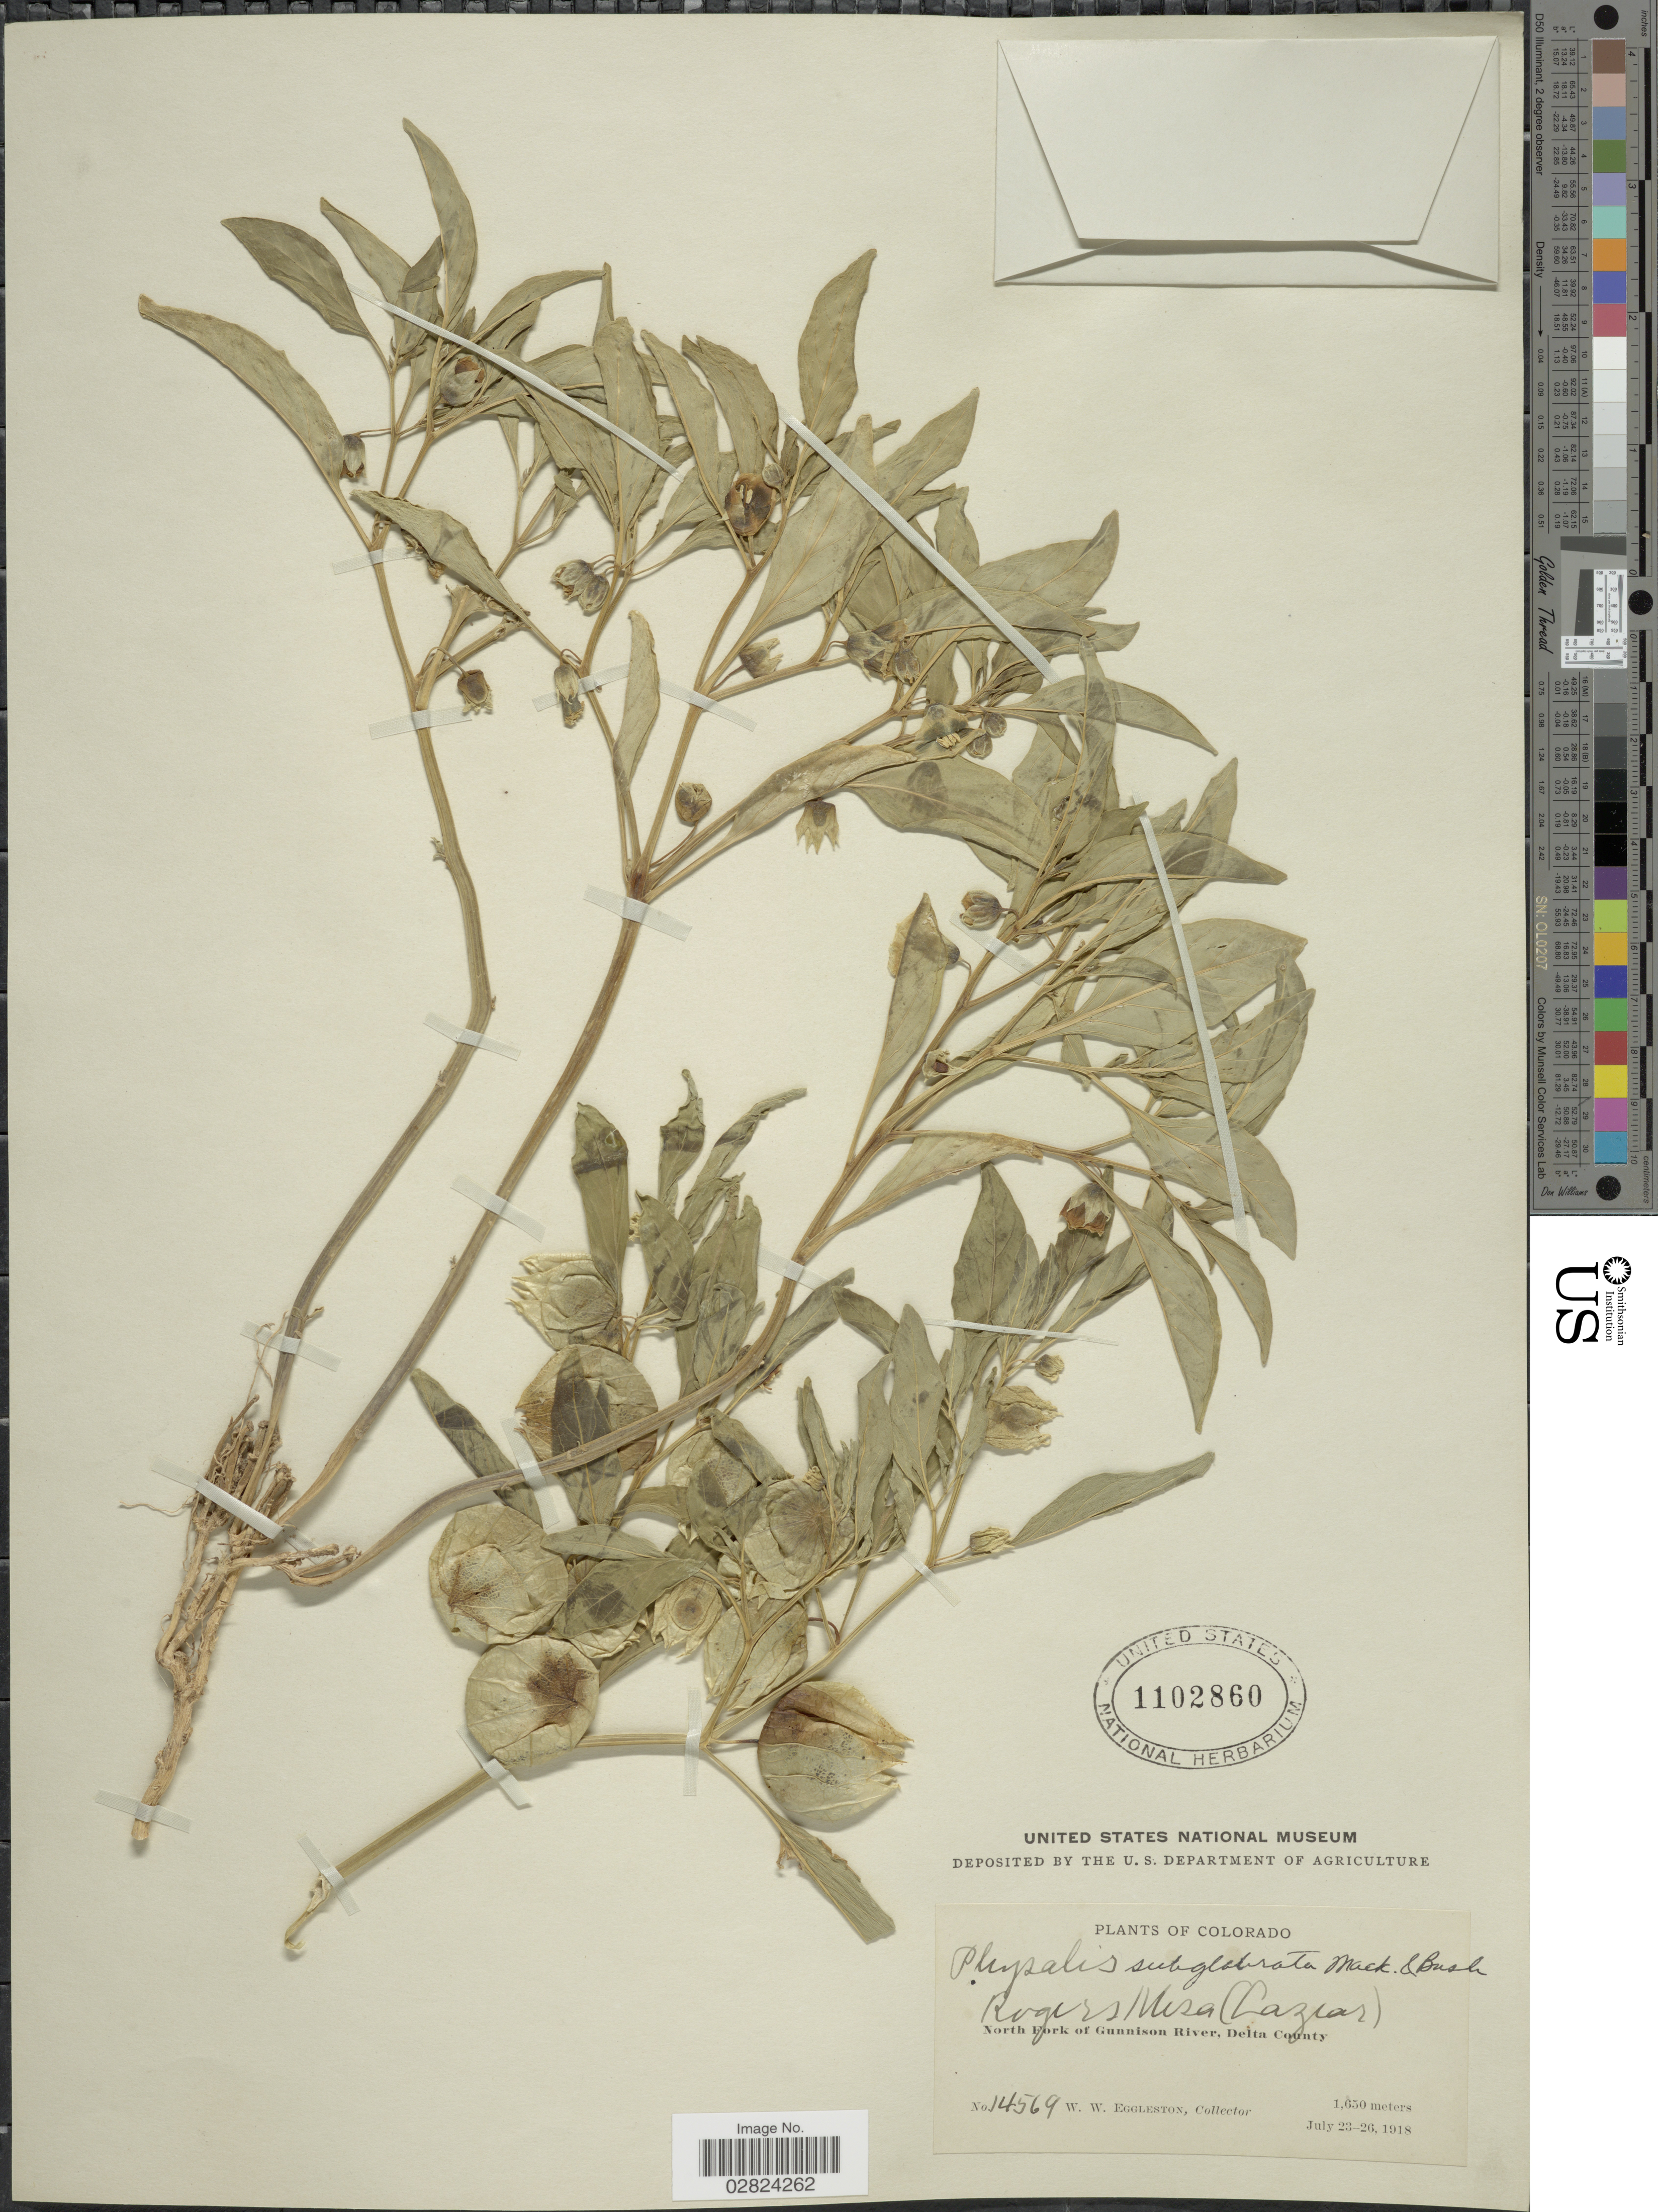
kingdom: Plantae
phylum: Tracheophyta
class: Magnoliopsida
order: Solanales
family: Solanaceae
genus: Physalis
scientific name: Physalis subglabrata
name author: Mack. & Bush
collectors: W. W. Eggleston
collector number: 14569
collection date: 1918-07-23/1918-07-26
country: United States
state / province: Colorado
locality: Rogers Mesa (Lascar), North Fork of Gunnison River, Delta County.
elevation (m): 1650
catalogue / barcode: US 1102860